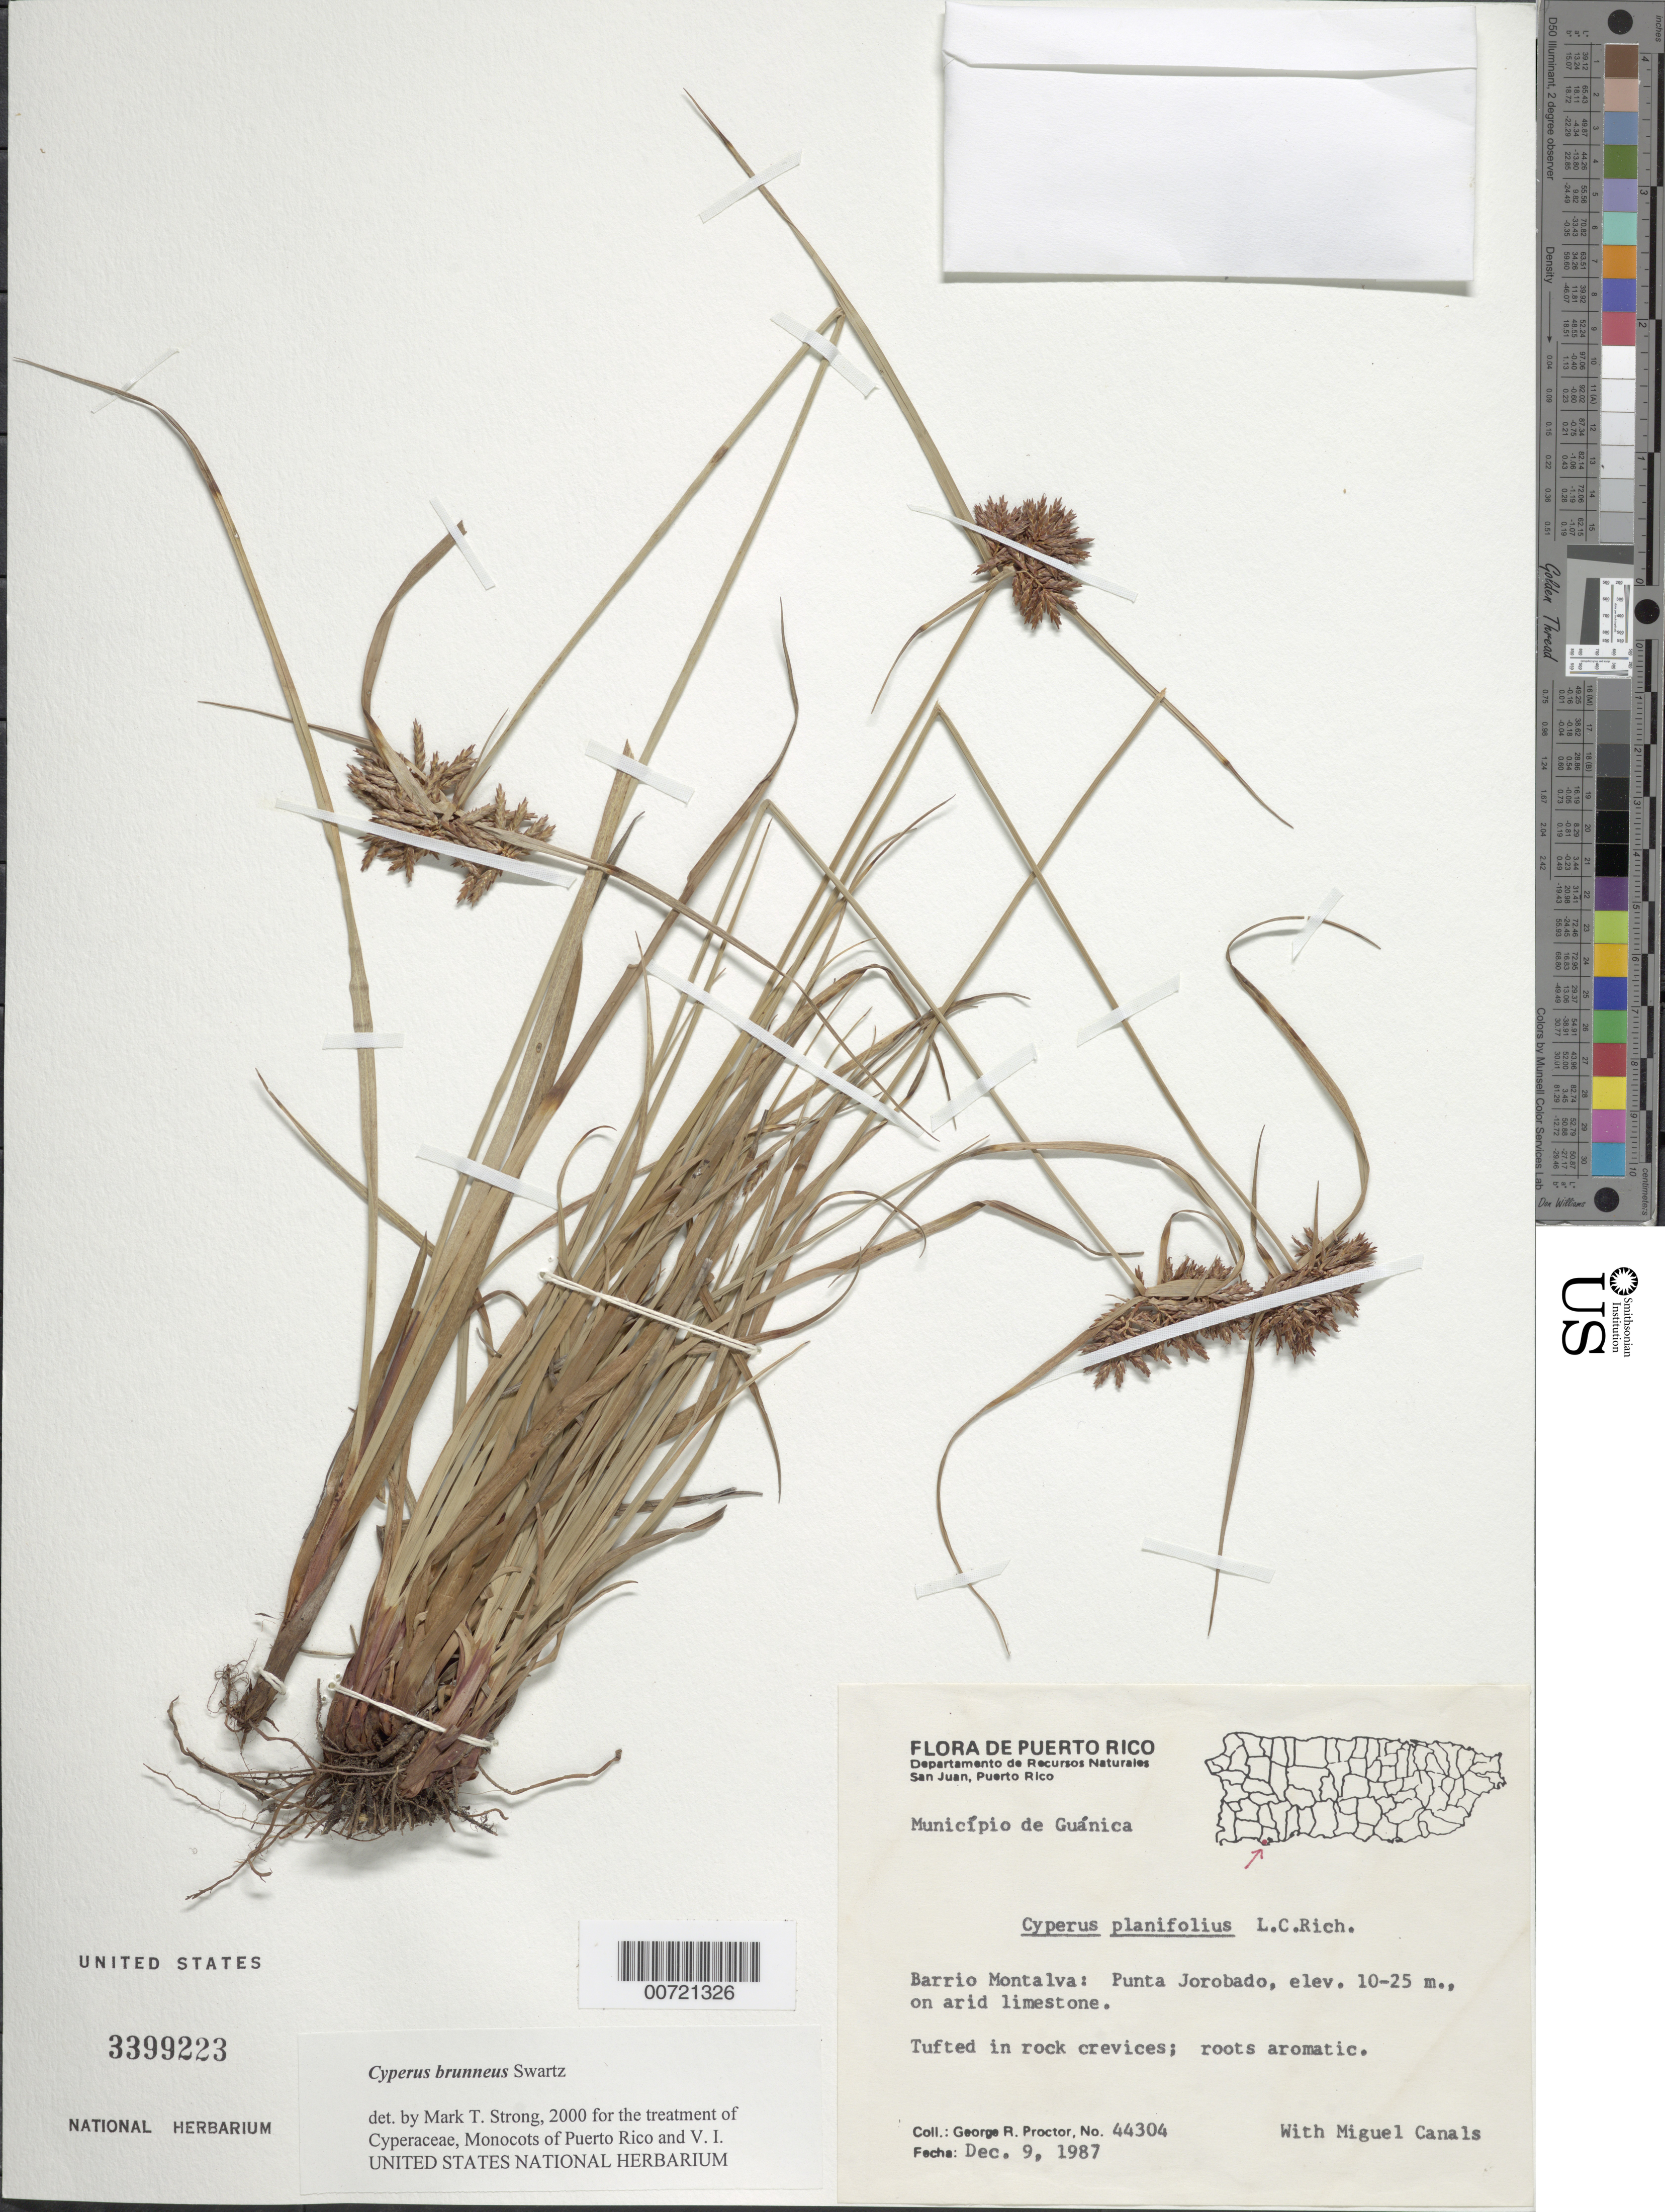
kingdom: Plantae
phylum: Tracheophyta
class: Liliopsida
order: Poales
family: Cyperaceae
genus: Cyperus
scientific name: Cyperus brunneus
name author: Sw.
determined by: Strong, M. T., (US), Smithsonian Institution - National Museum of Natural History (UNITED STATES)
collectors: G. R. Proctor & M. Canals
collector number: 44304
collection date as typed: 09 Dec 1987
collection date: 1987-12-09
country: Puerto Rico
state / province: Guánica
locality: Guánica: Barrio Montalva, Punta Jorobado.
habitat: On arid limestone; in rock crevices.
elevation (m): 10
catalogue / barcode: US 3399223